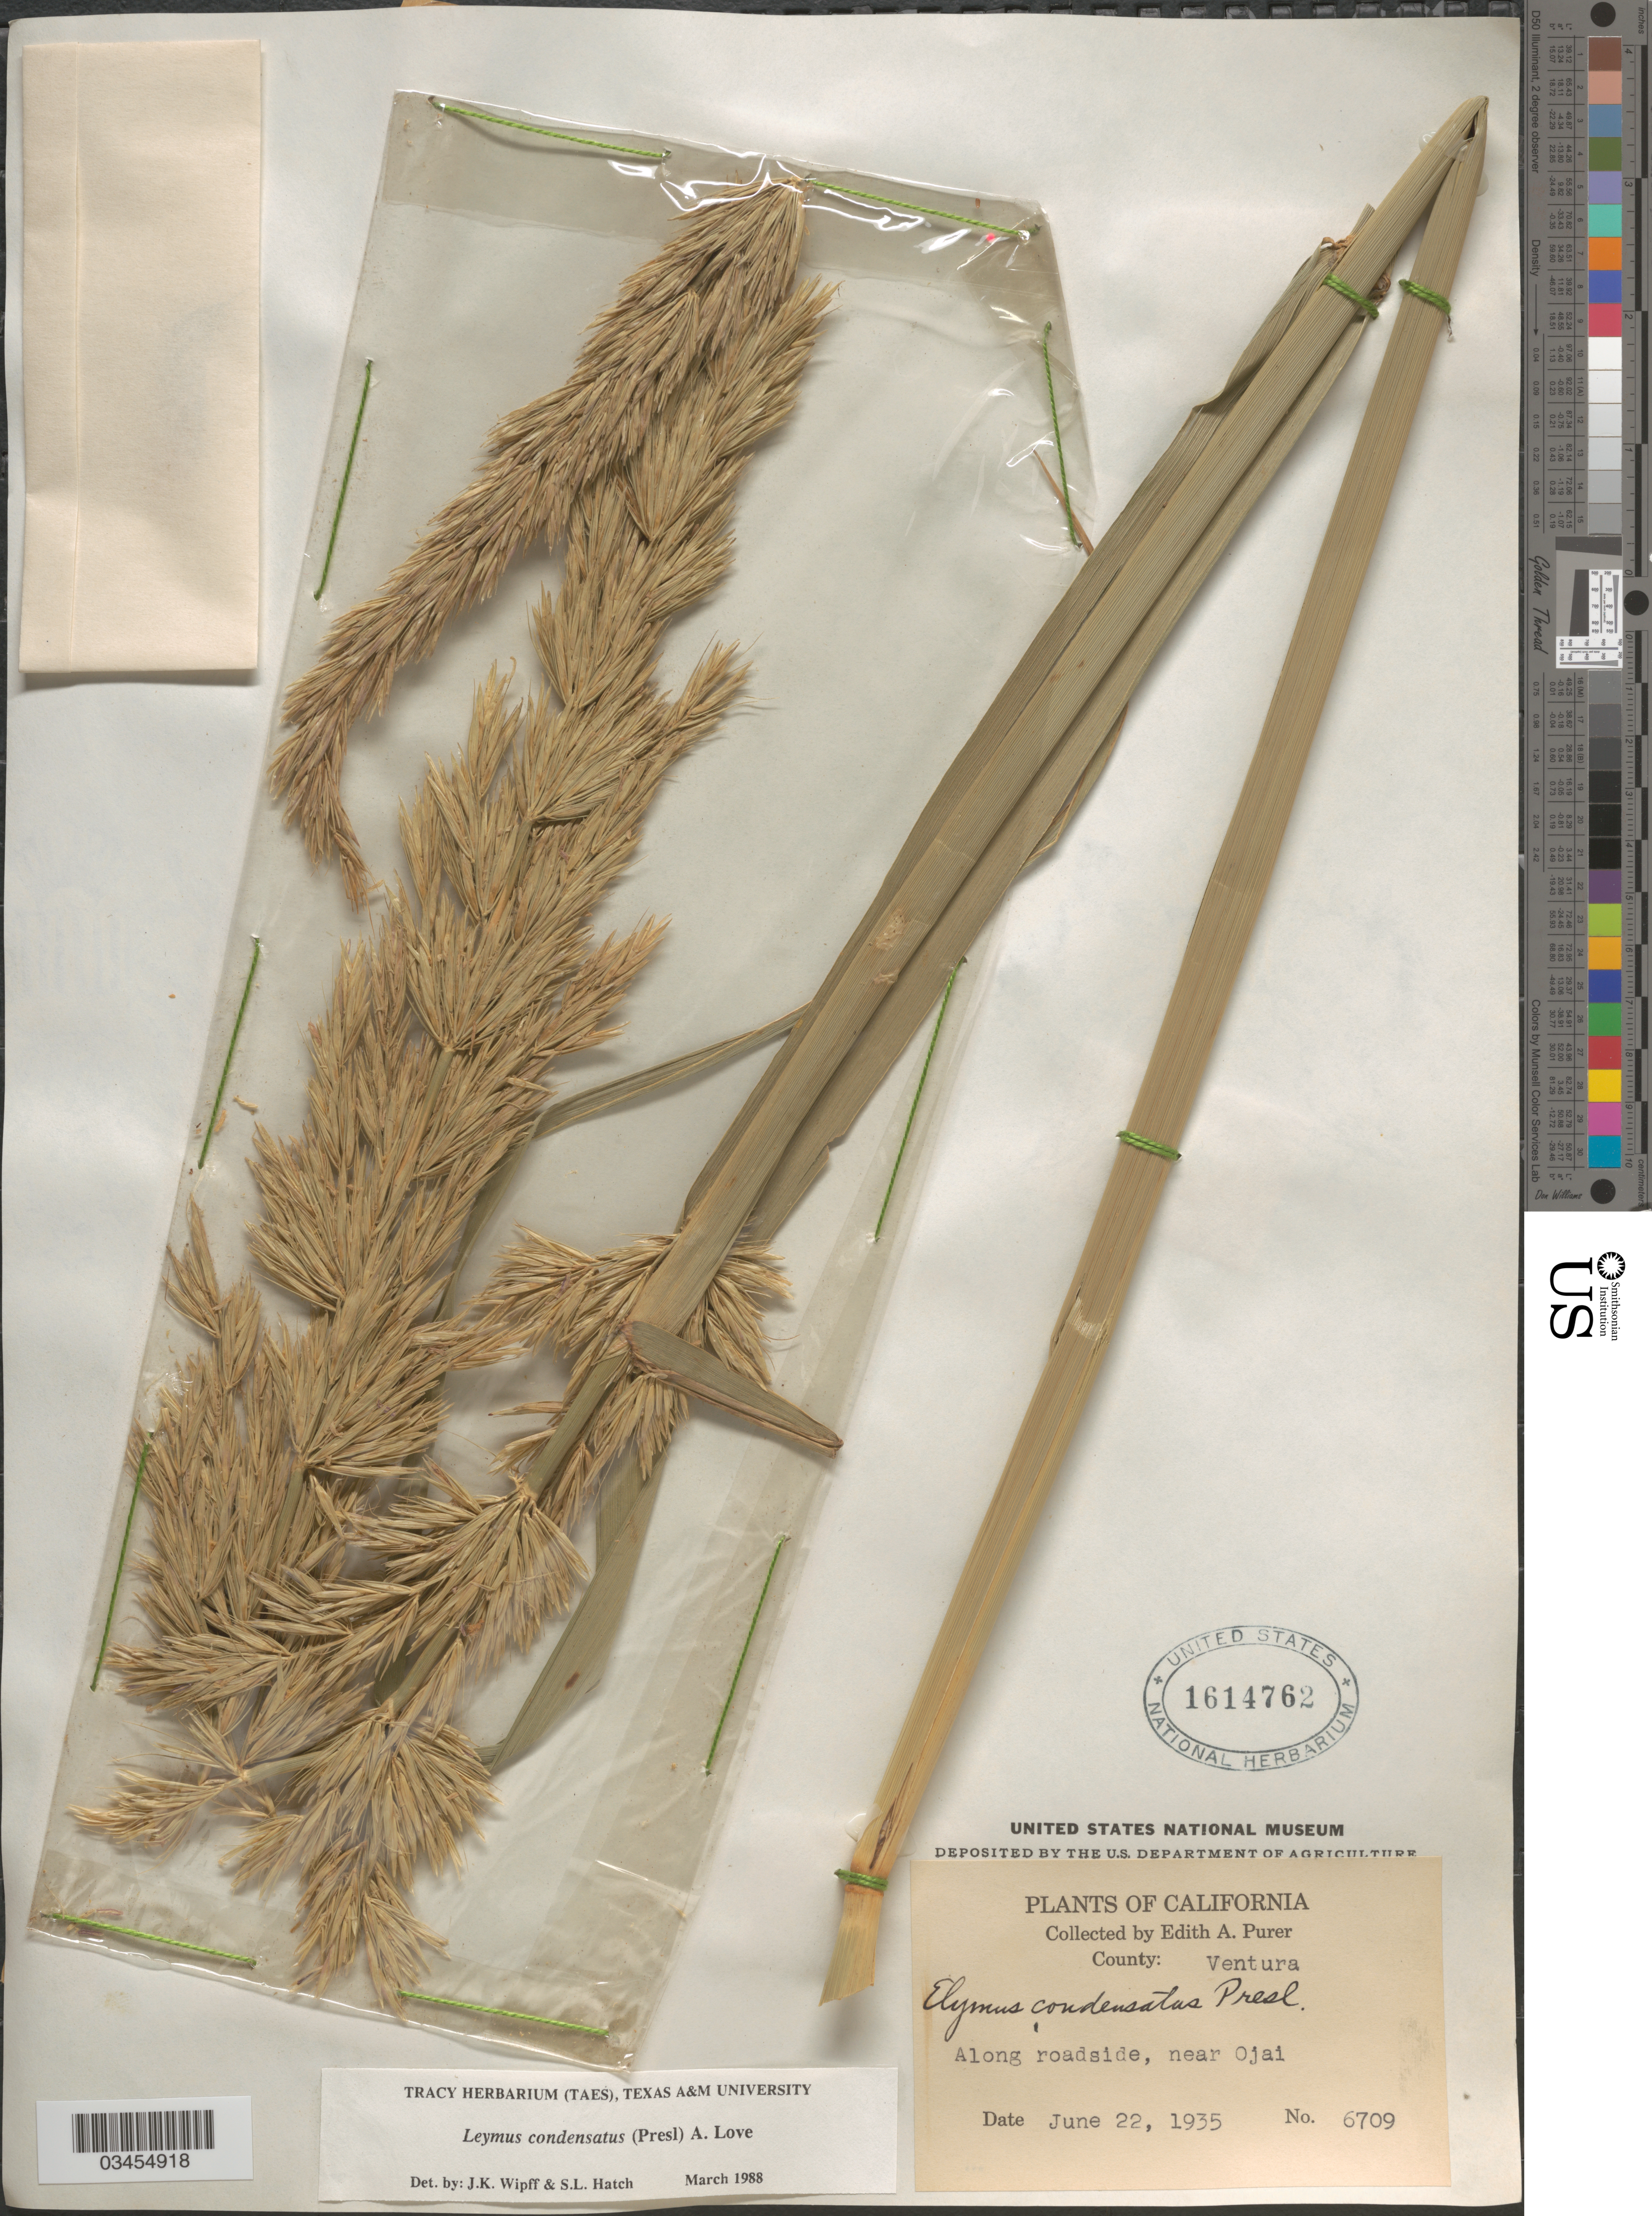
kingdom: Plantae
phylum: Tracheophyta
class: Liliopsida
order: Poales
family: Poaceae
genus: Leymus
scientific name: Leymus condensatus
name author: (J. Presl) Á. Löve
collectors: E. Purer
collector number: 6709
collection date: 1935-06-22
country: United States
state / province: California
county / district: Ventura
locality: County: Ventura. Along roadside, near Ojai.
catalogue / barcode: US 1614762